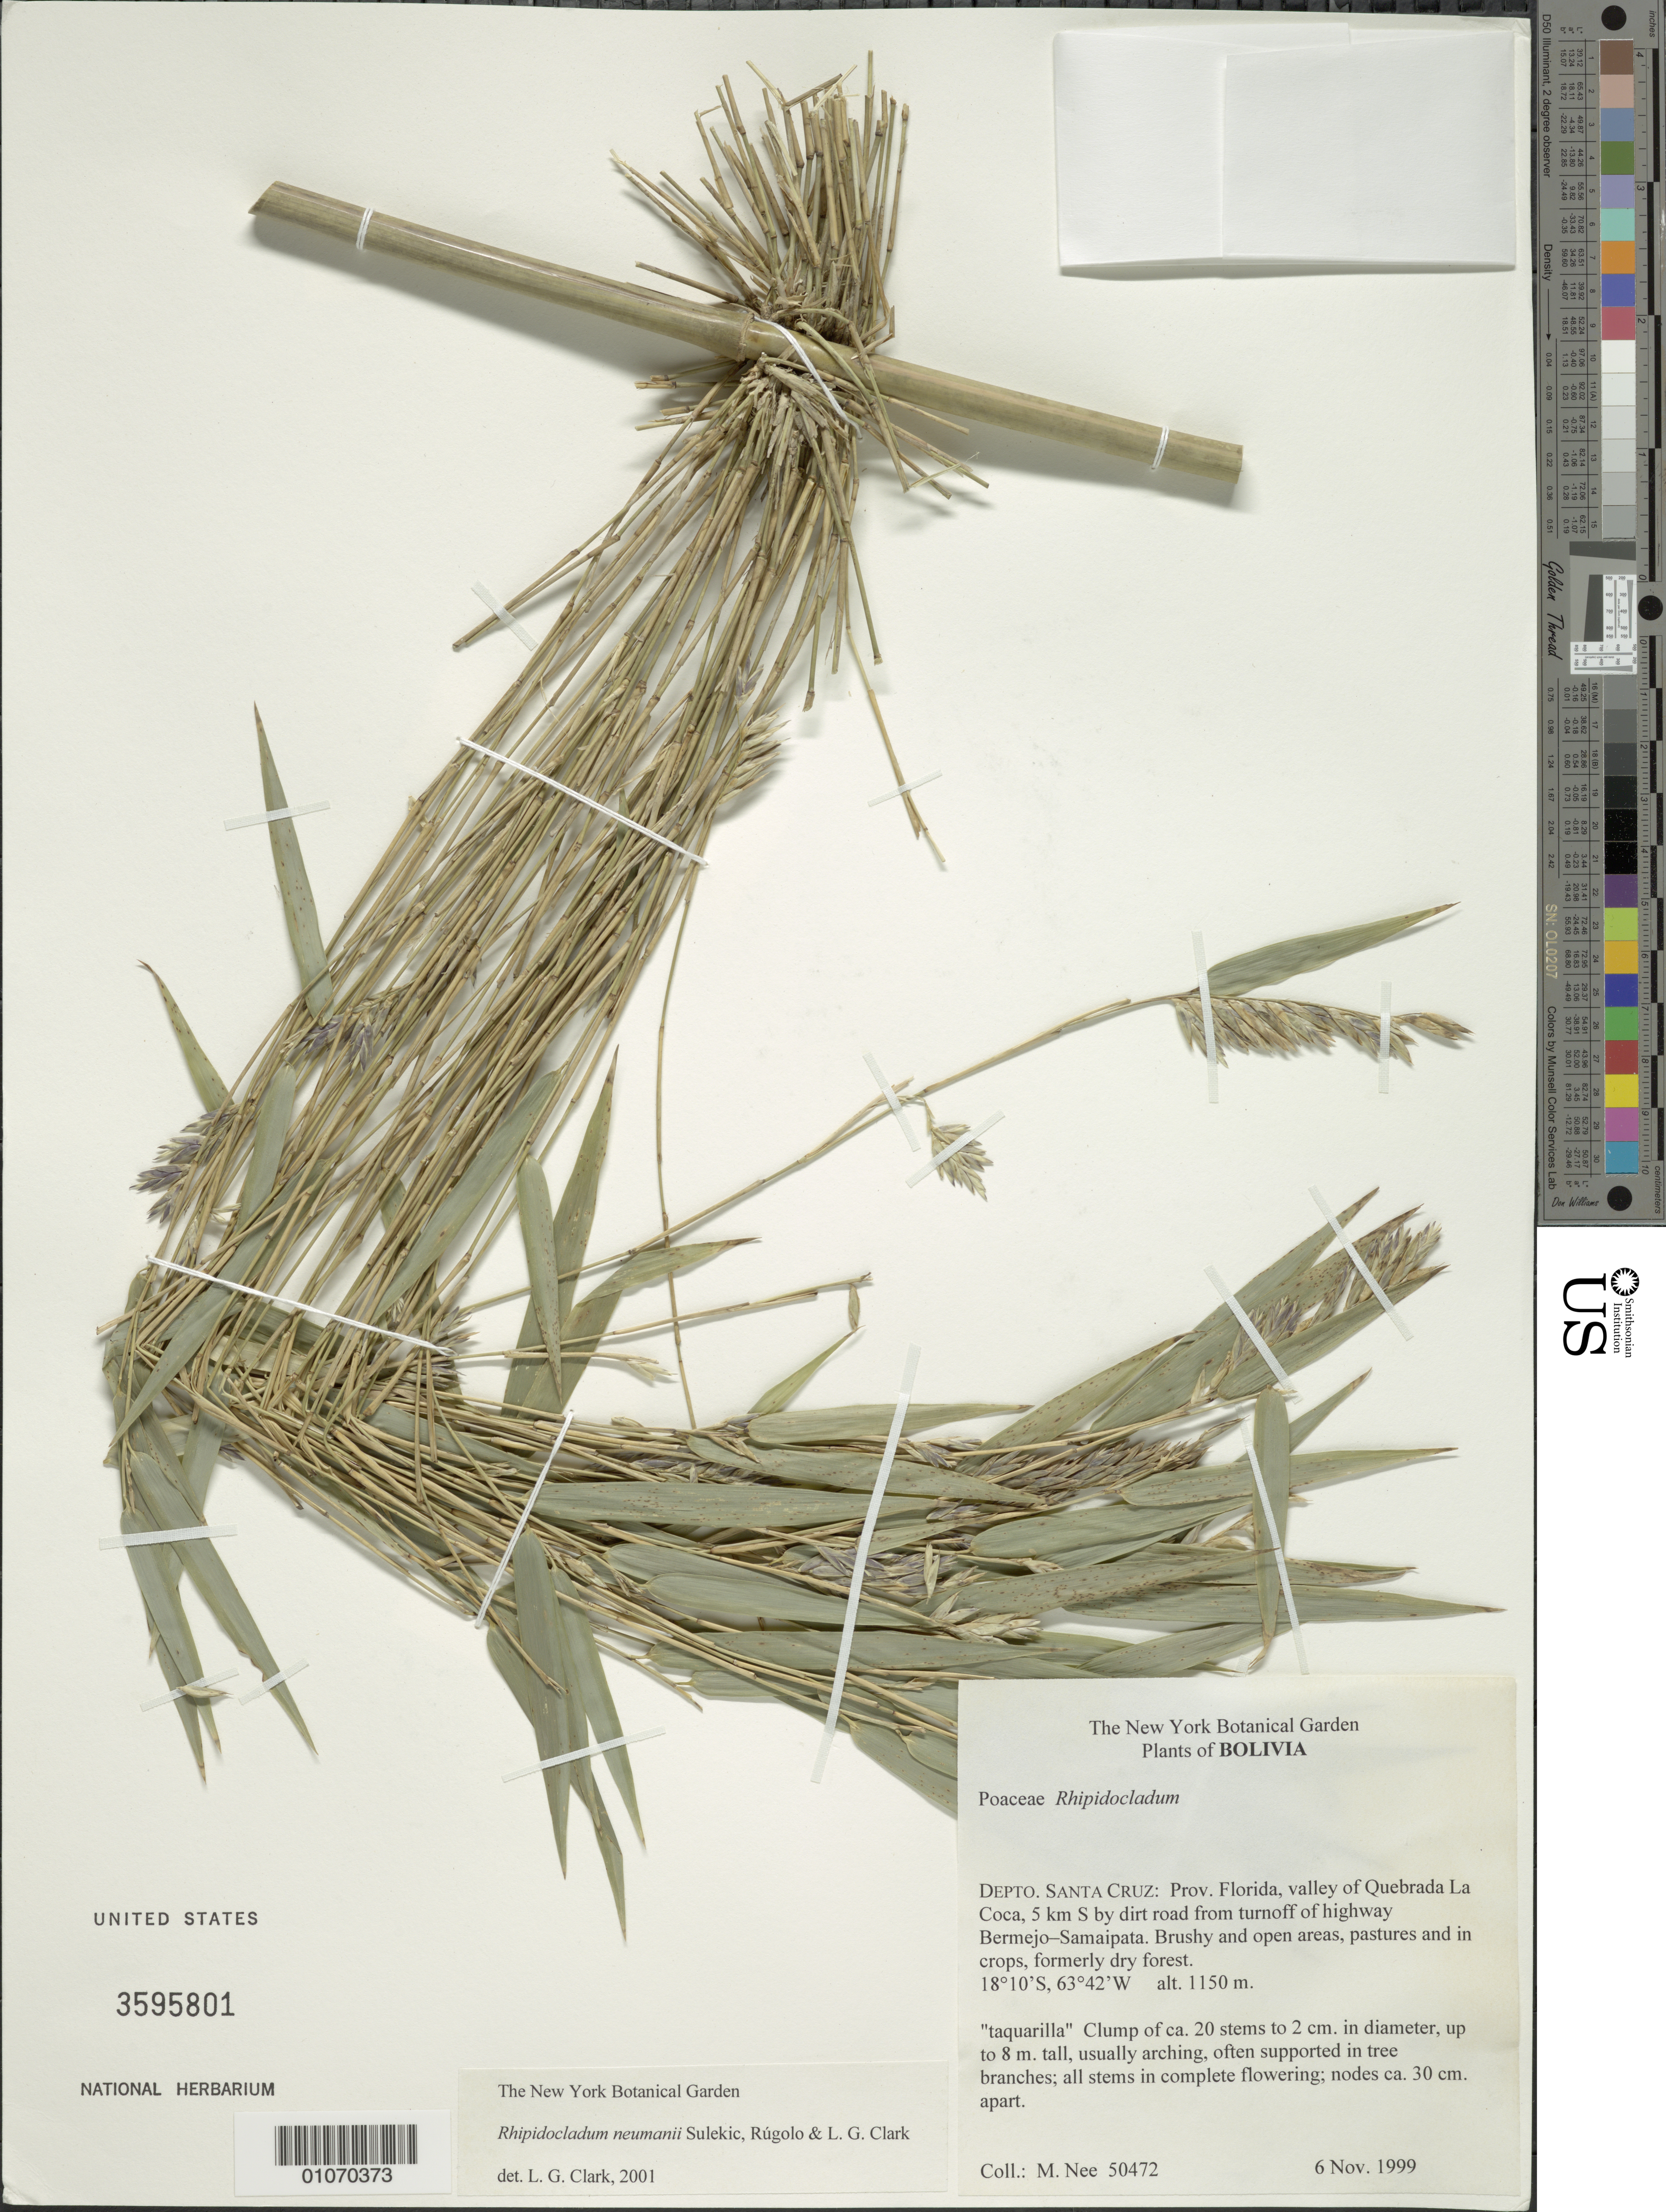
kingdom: Plantae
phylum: Tracheophyta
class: Liliopsida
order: Poales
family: Poaceae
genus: Rhipidocladum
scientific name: Rhipidocladum neumannii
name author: Sulekic et al.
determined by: Clark, Lynn G., (ISC), Iowa State University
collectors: M. Nee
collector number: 50472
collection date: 1999-11-06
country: Bolivia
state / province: Santa Cruz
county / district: Florida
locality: Valley of Quebrada La Coca, 5 km S by dirt road from turnoff of highway Bermejo-Samaipata.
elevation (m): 1150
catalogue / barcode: US 3595801